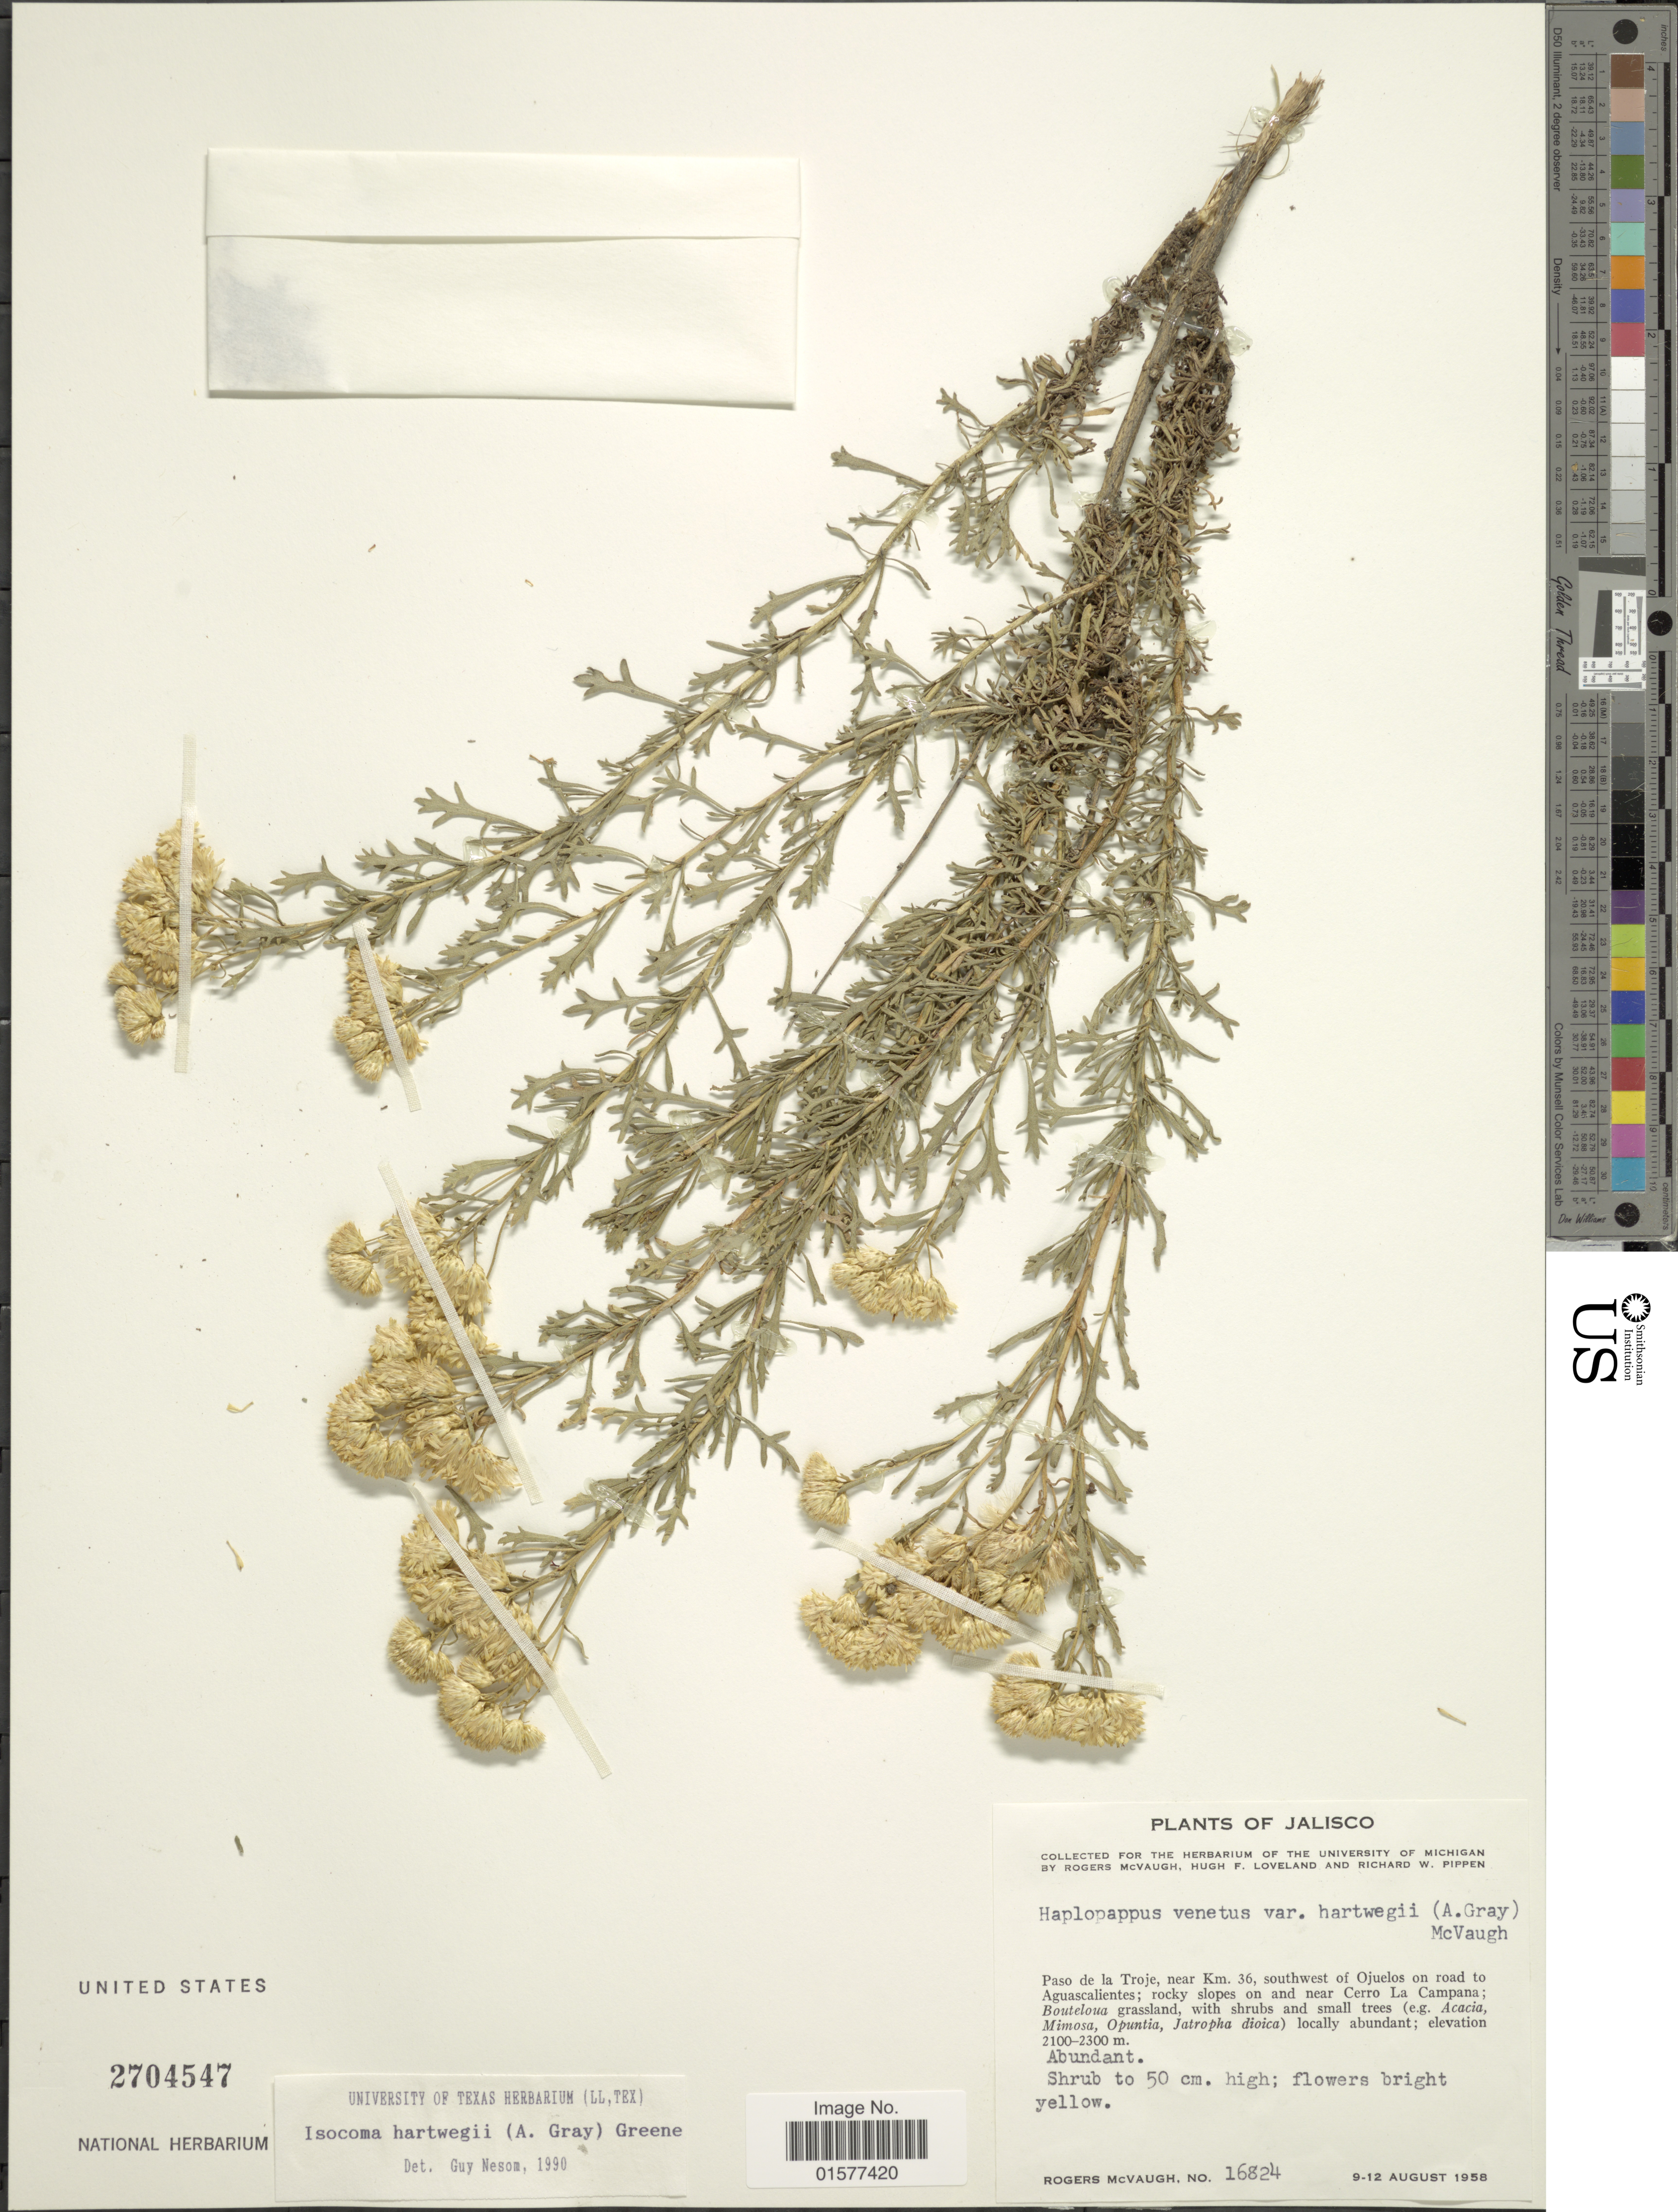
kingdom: Plantae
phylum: Tracheophyta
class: Magnoliopsida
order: Asterales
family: Asteraceae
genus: Isocoma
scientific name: Isocoma hartwegii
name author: (A. Gray) Greene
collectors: R. McVaugh, H. Loveland & R. W. Pippen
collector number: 16824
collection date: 1958-08-09/1958-08-12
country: Mexico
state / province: Jalisco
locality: Paso de la Troje, near Km. 36, southwest of Ojuelos on road to Aguascalientes; rocky slopes on and near Cerro La Campana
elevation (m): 2100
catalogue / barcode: US 2704547